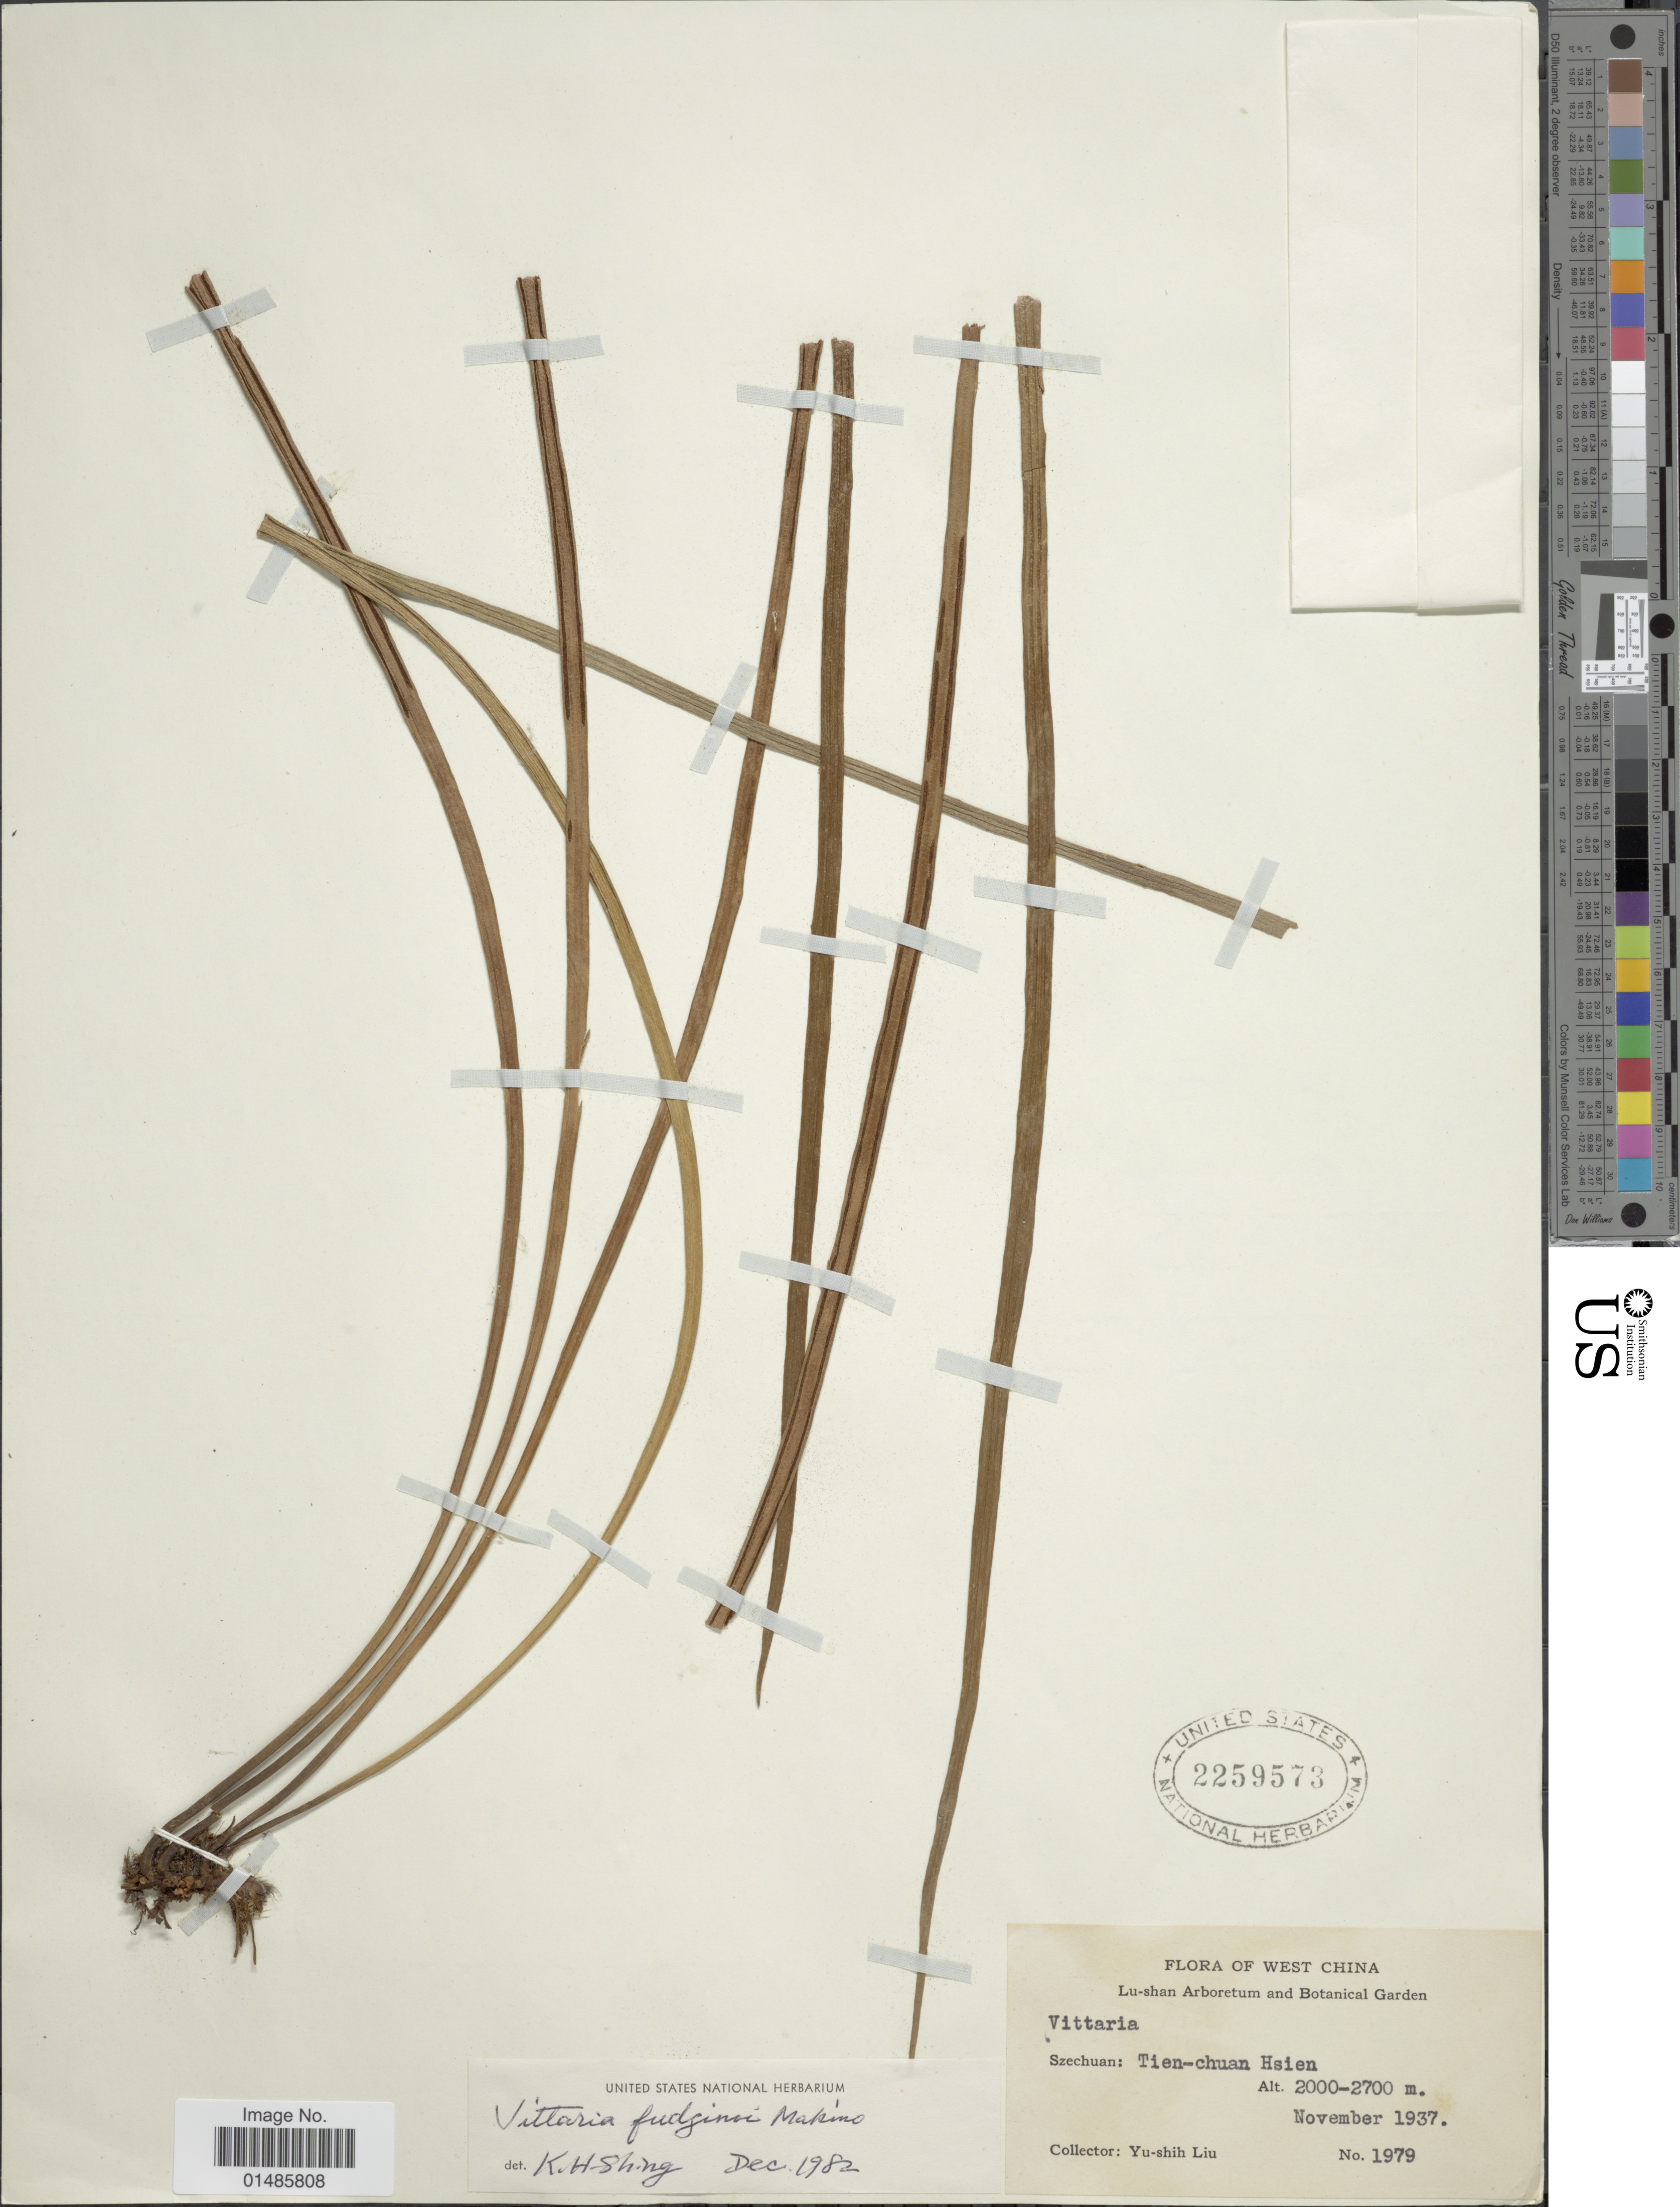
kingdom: Plantae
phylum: Tracheophyta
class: Polypodiopsida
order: Polypodiales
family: Pteridaceae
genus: Haplopteris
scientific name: Haplopteris fudzinoi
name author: (Makino) E.H. Crane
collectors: Y.-S. Liu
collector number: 1979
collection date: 1937-11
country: China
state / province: Sichuan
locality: West China. Szechuan: Tien-chuan Hsien.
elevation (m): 2000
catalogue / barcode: US 2259573